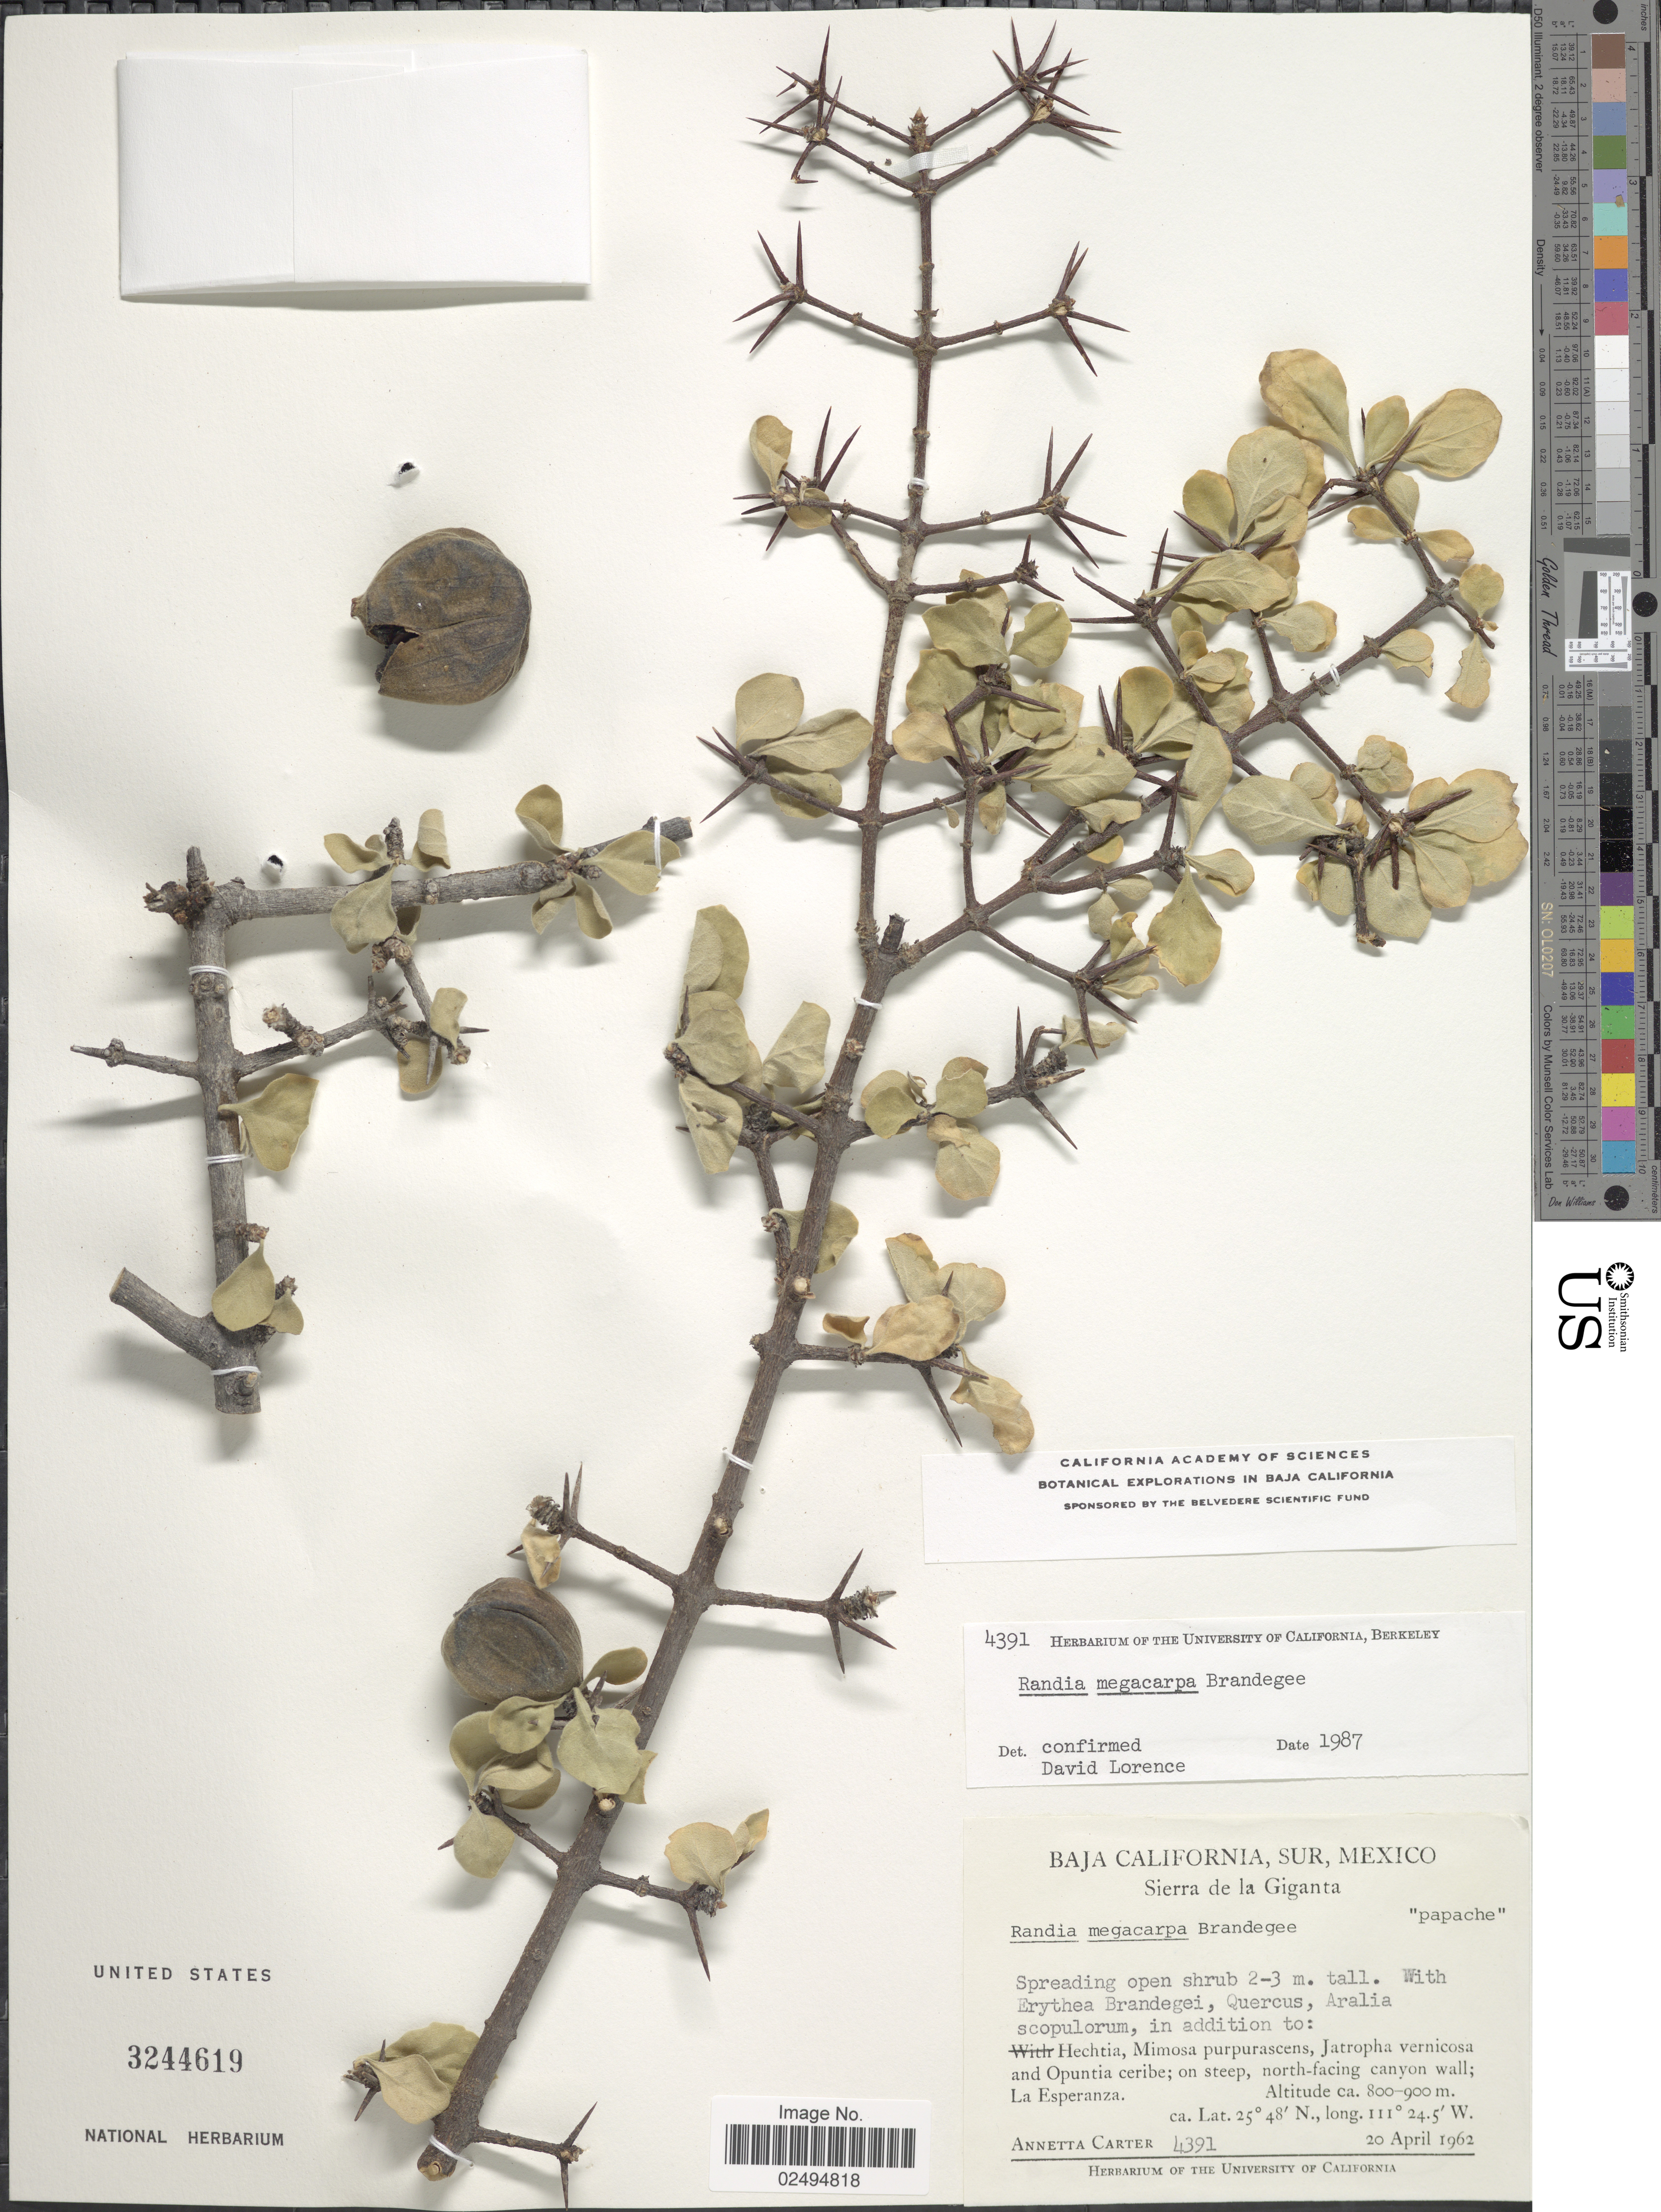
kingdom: Plantae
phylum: Tracheophyta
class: Magnoliopsida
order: Gentianales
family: Rubiaceae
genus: Randia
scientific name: Randia megacarpa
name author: Brandegee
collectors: A. Carter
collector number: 4391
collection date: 1962-04-20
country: Mexico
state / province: Baja California Sur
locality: Sierra de la Giganta, on steep, north-facing canyon wall; La Esperanza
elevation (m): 800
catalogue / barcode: US 3244619